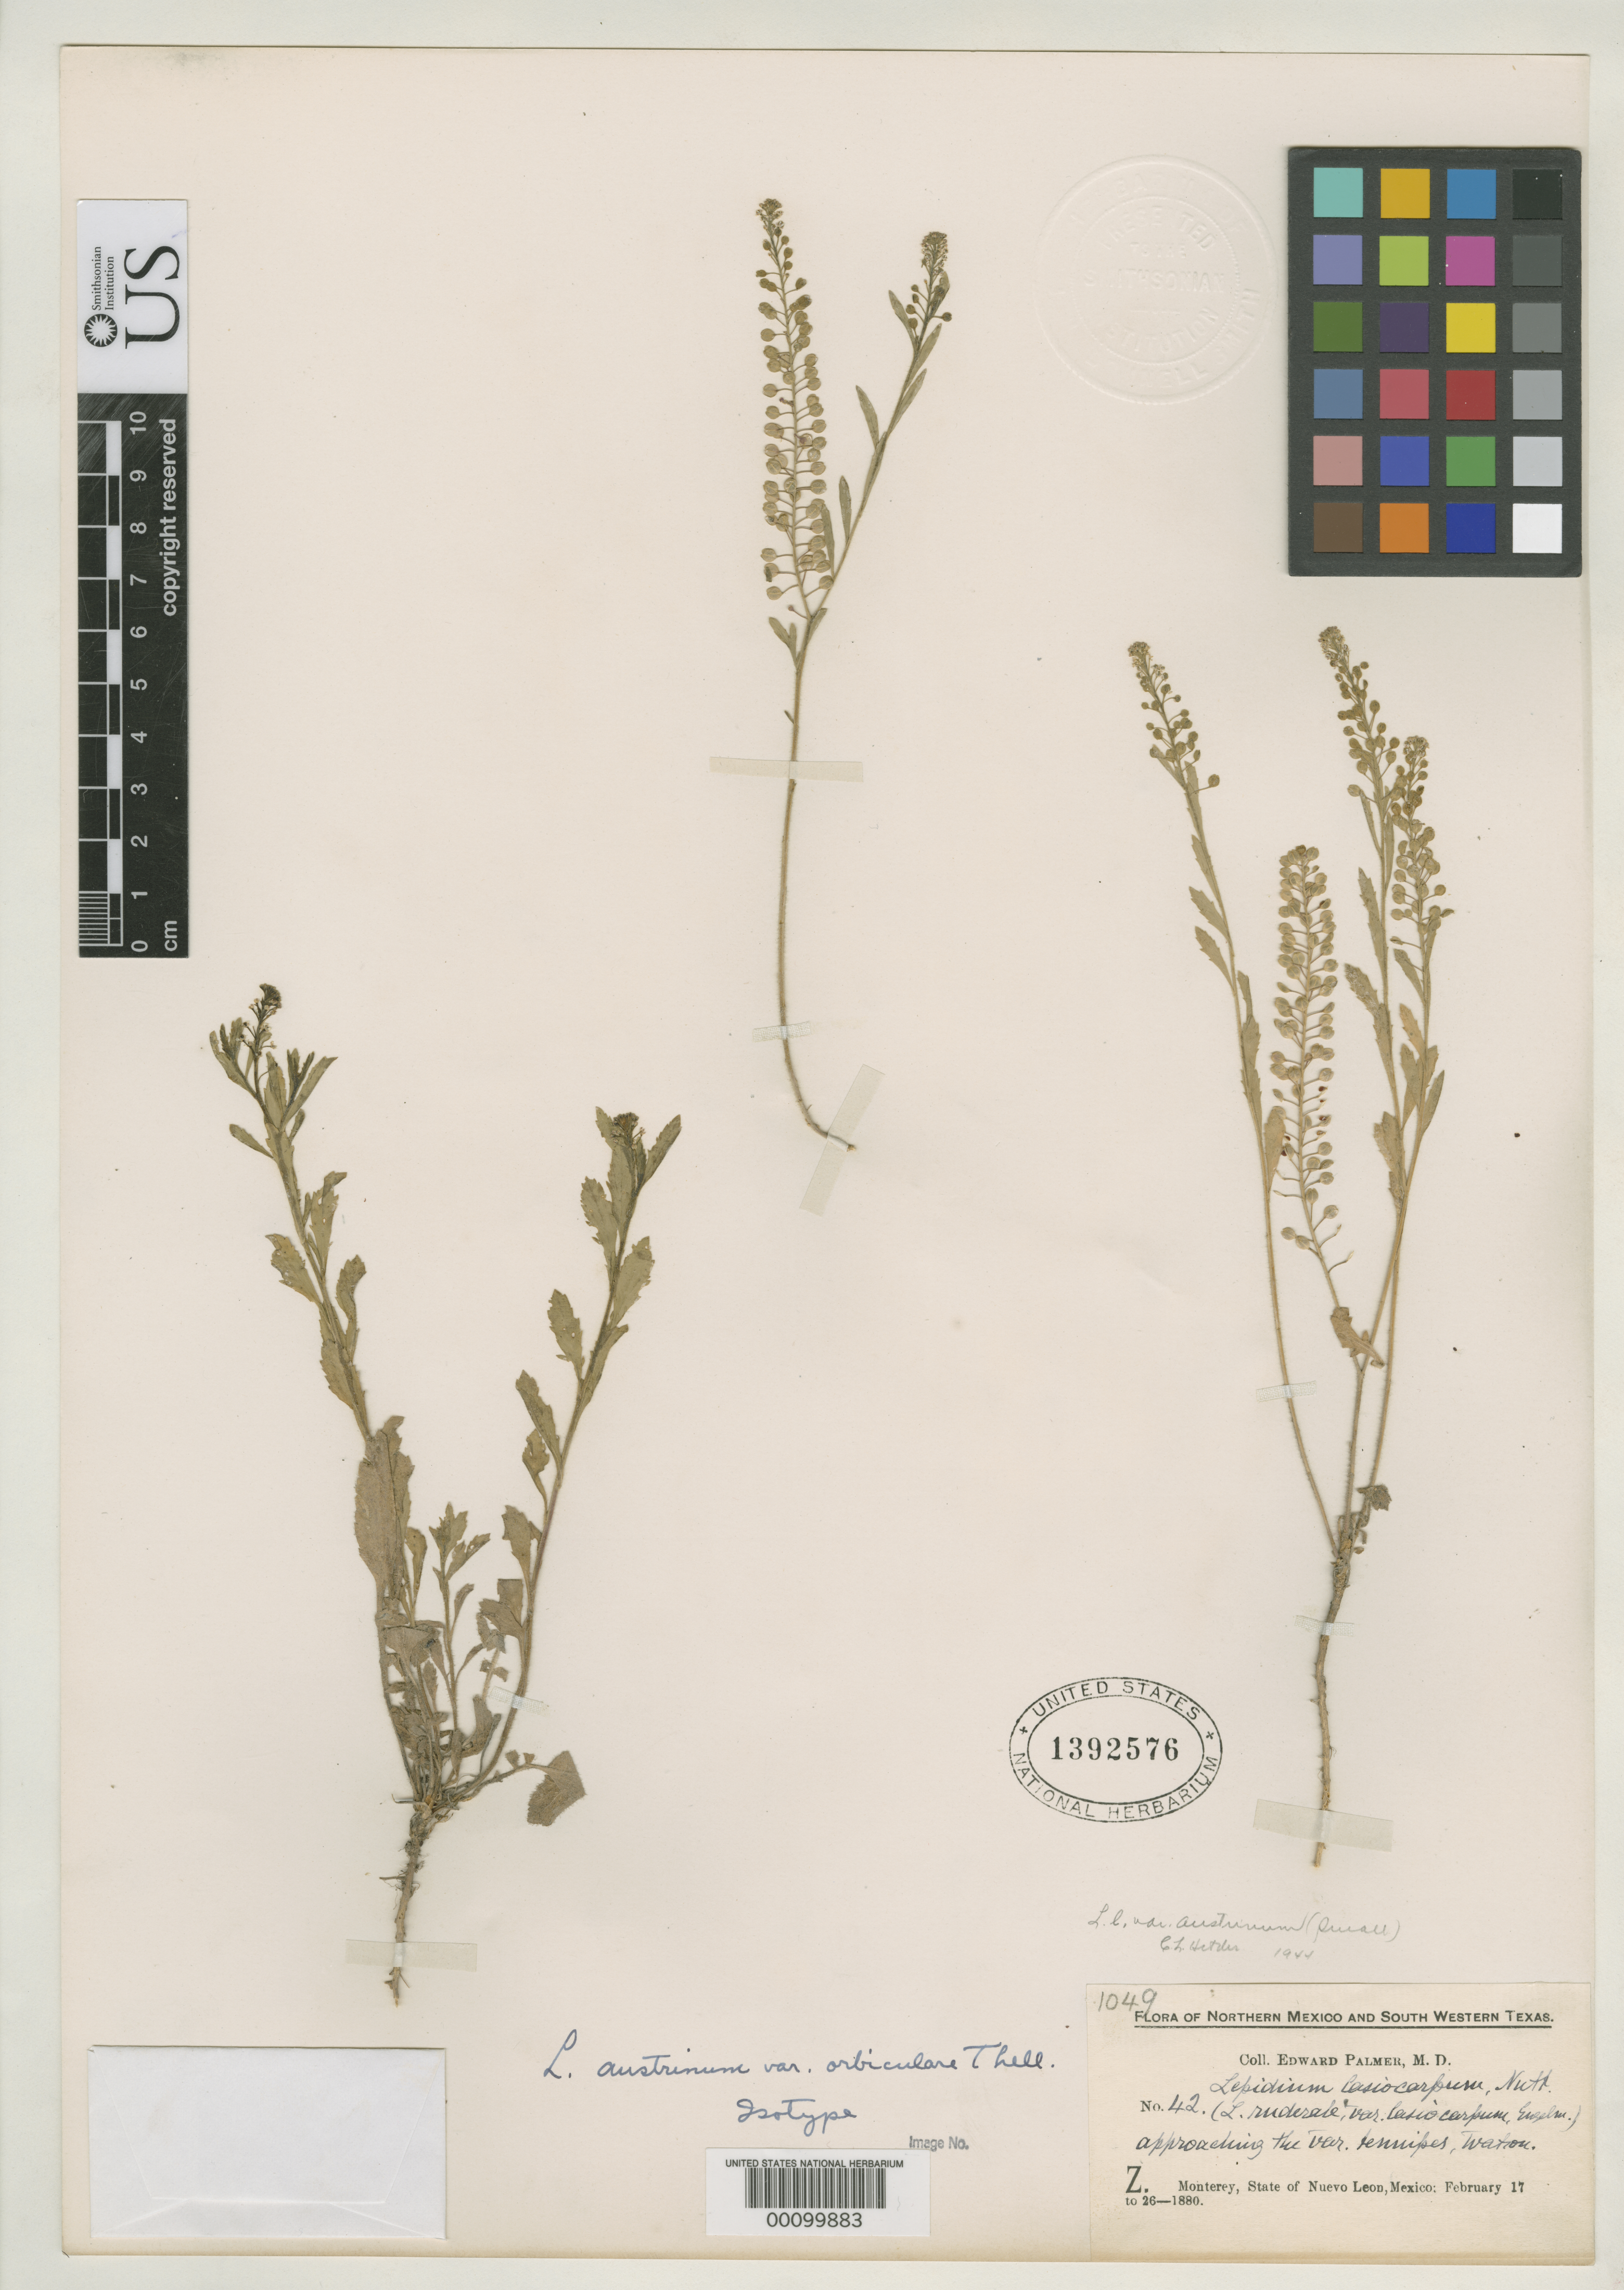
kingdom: Plantae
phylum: Tracheophyta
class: Magnoliopsida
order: Brassicales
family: Brassicaceae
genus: Lepidium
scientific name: Lepidium austrinum var. orbiculare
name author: Thell.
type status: Isotype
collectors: E. Palmer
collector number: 42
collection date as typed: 1880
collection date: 1880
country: Mexico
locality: E of Monserrat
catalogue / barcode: US 1392576